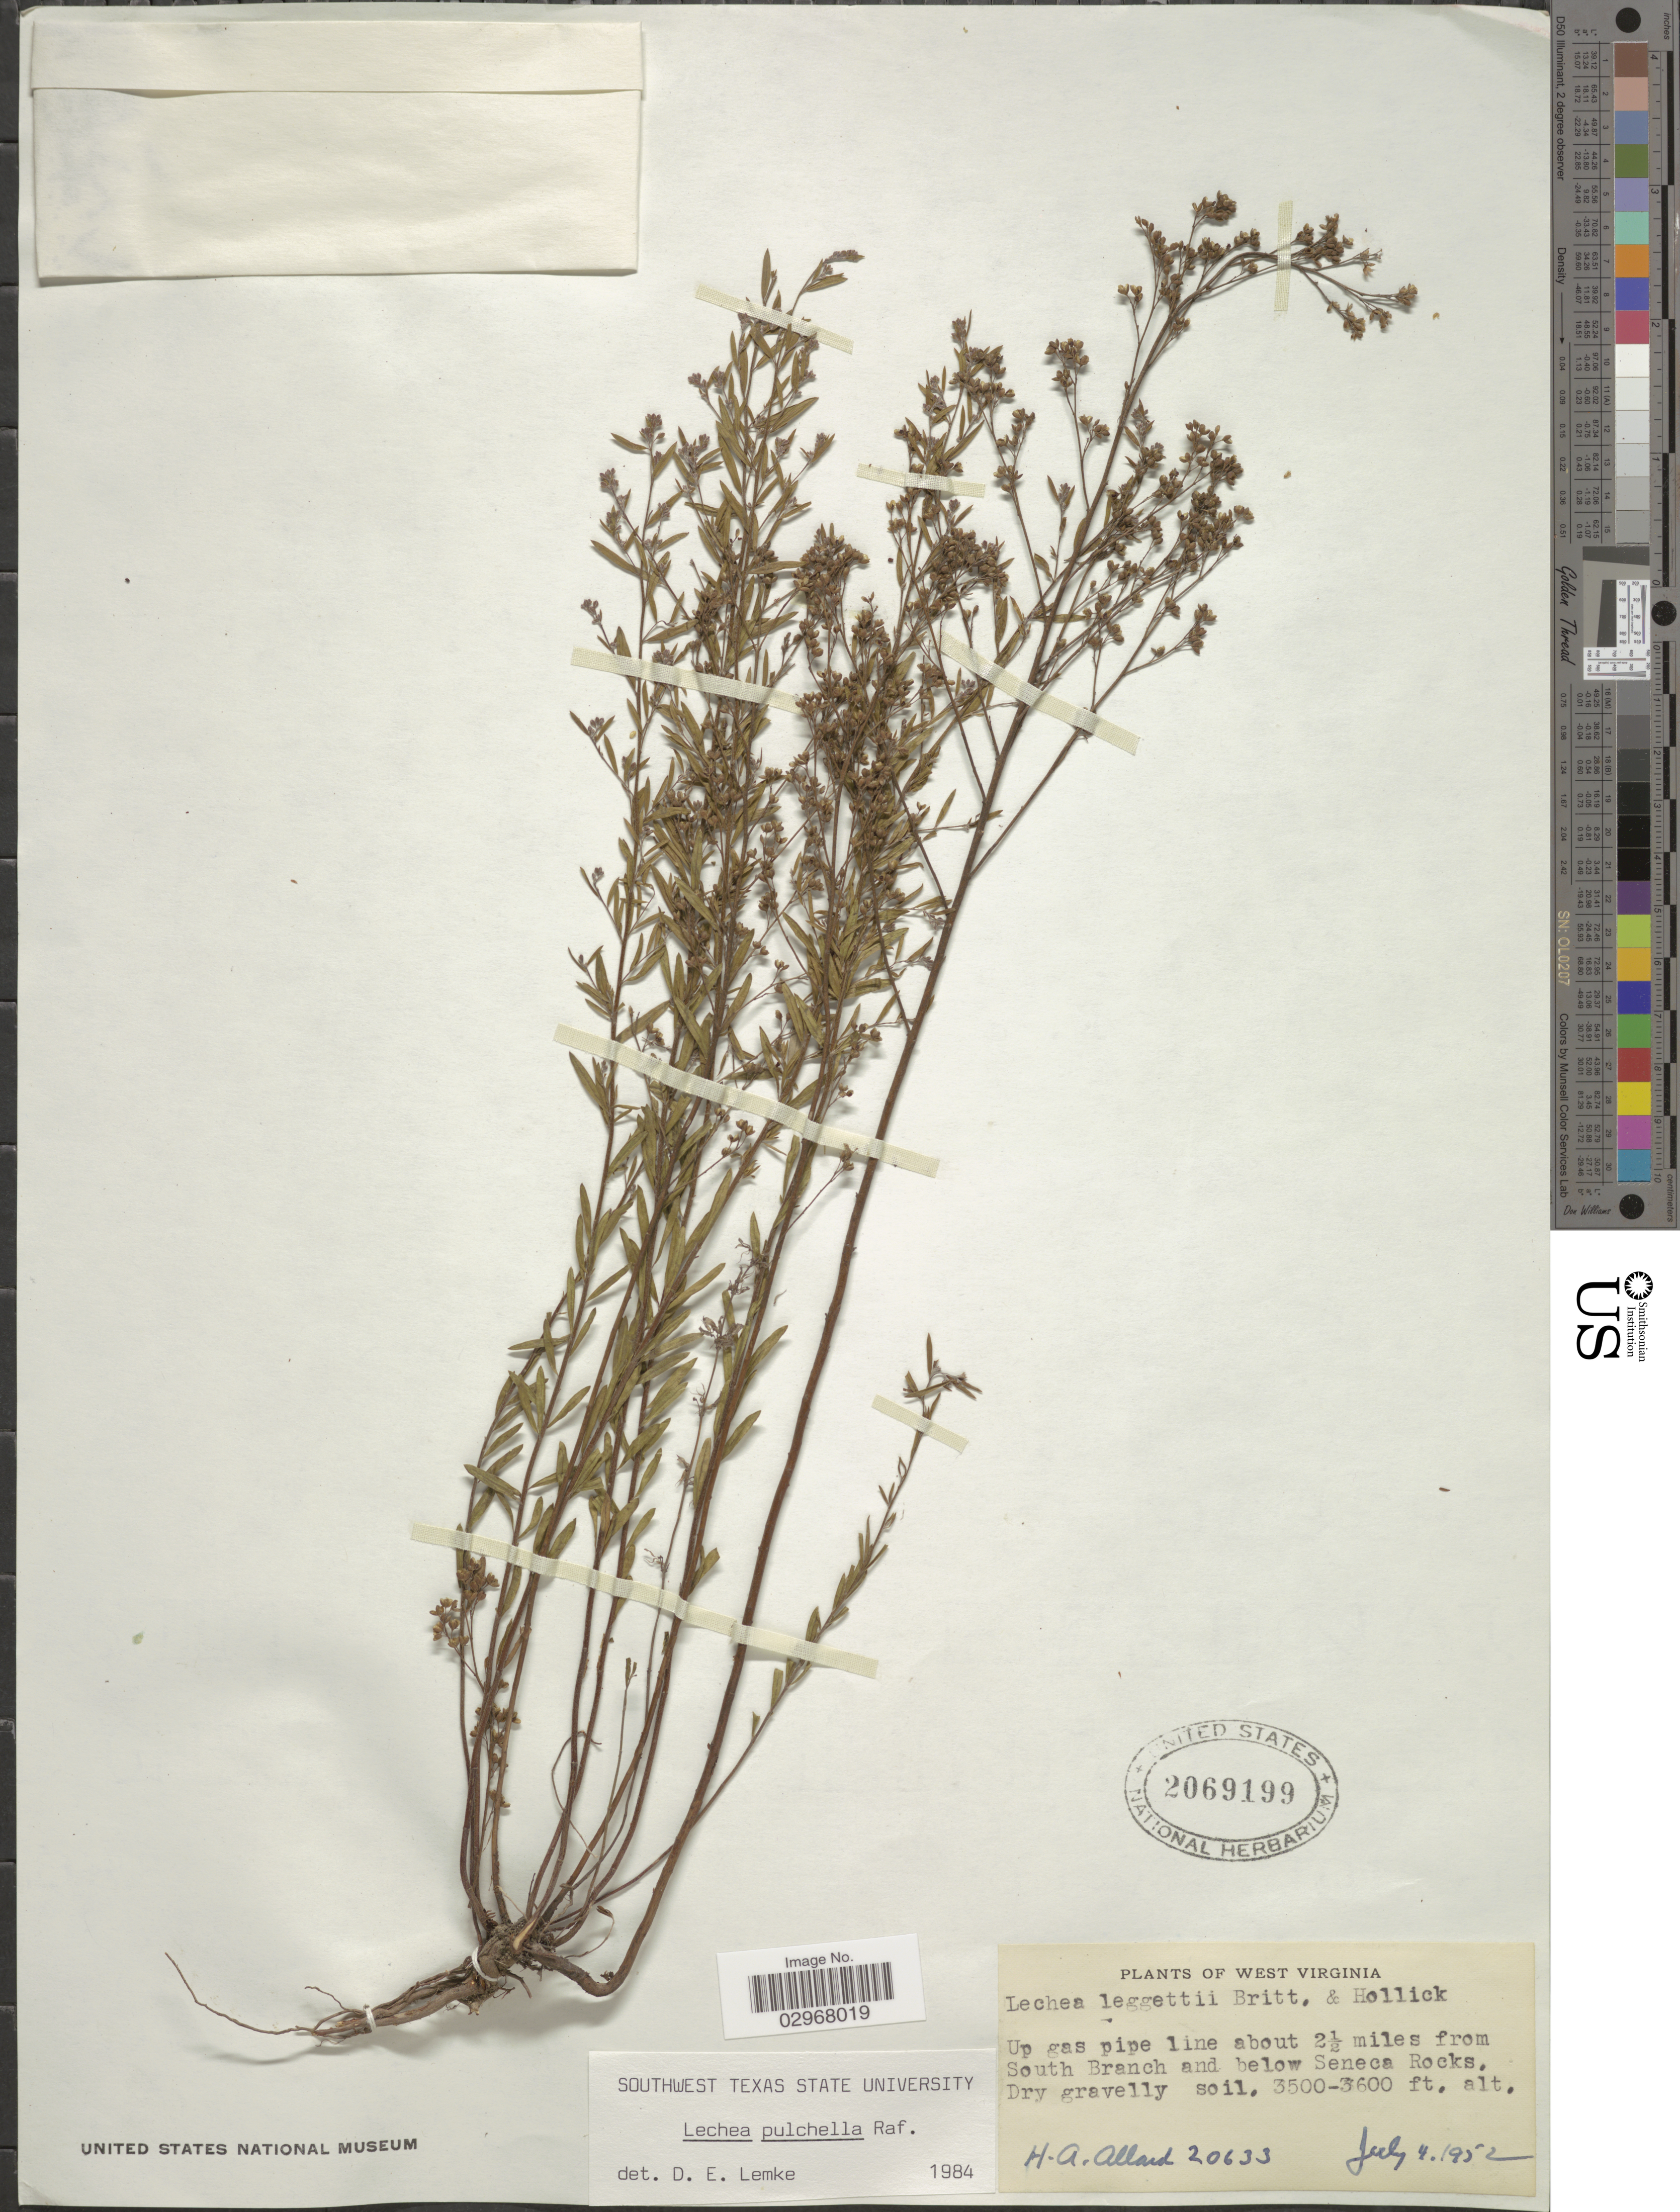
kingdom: Plantae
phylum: Tracheophyta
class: Magnoliopsida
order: Malvales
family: Cistaceae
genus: Lechea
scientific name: Lechea pulchella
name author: Raf.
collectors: H. A. Allard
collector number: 20633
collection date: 1952-07-04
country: United States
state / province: West Virginia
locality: Up gas pipe line about 2½ miles from South Branch and below Seneca Rocks.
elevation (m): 1067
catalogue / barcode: US 2069199